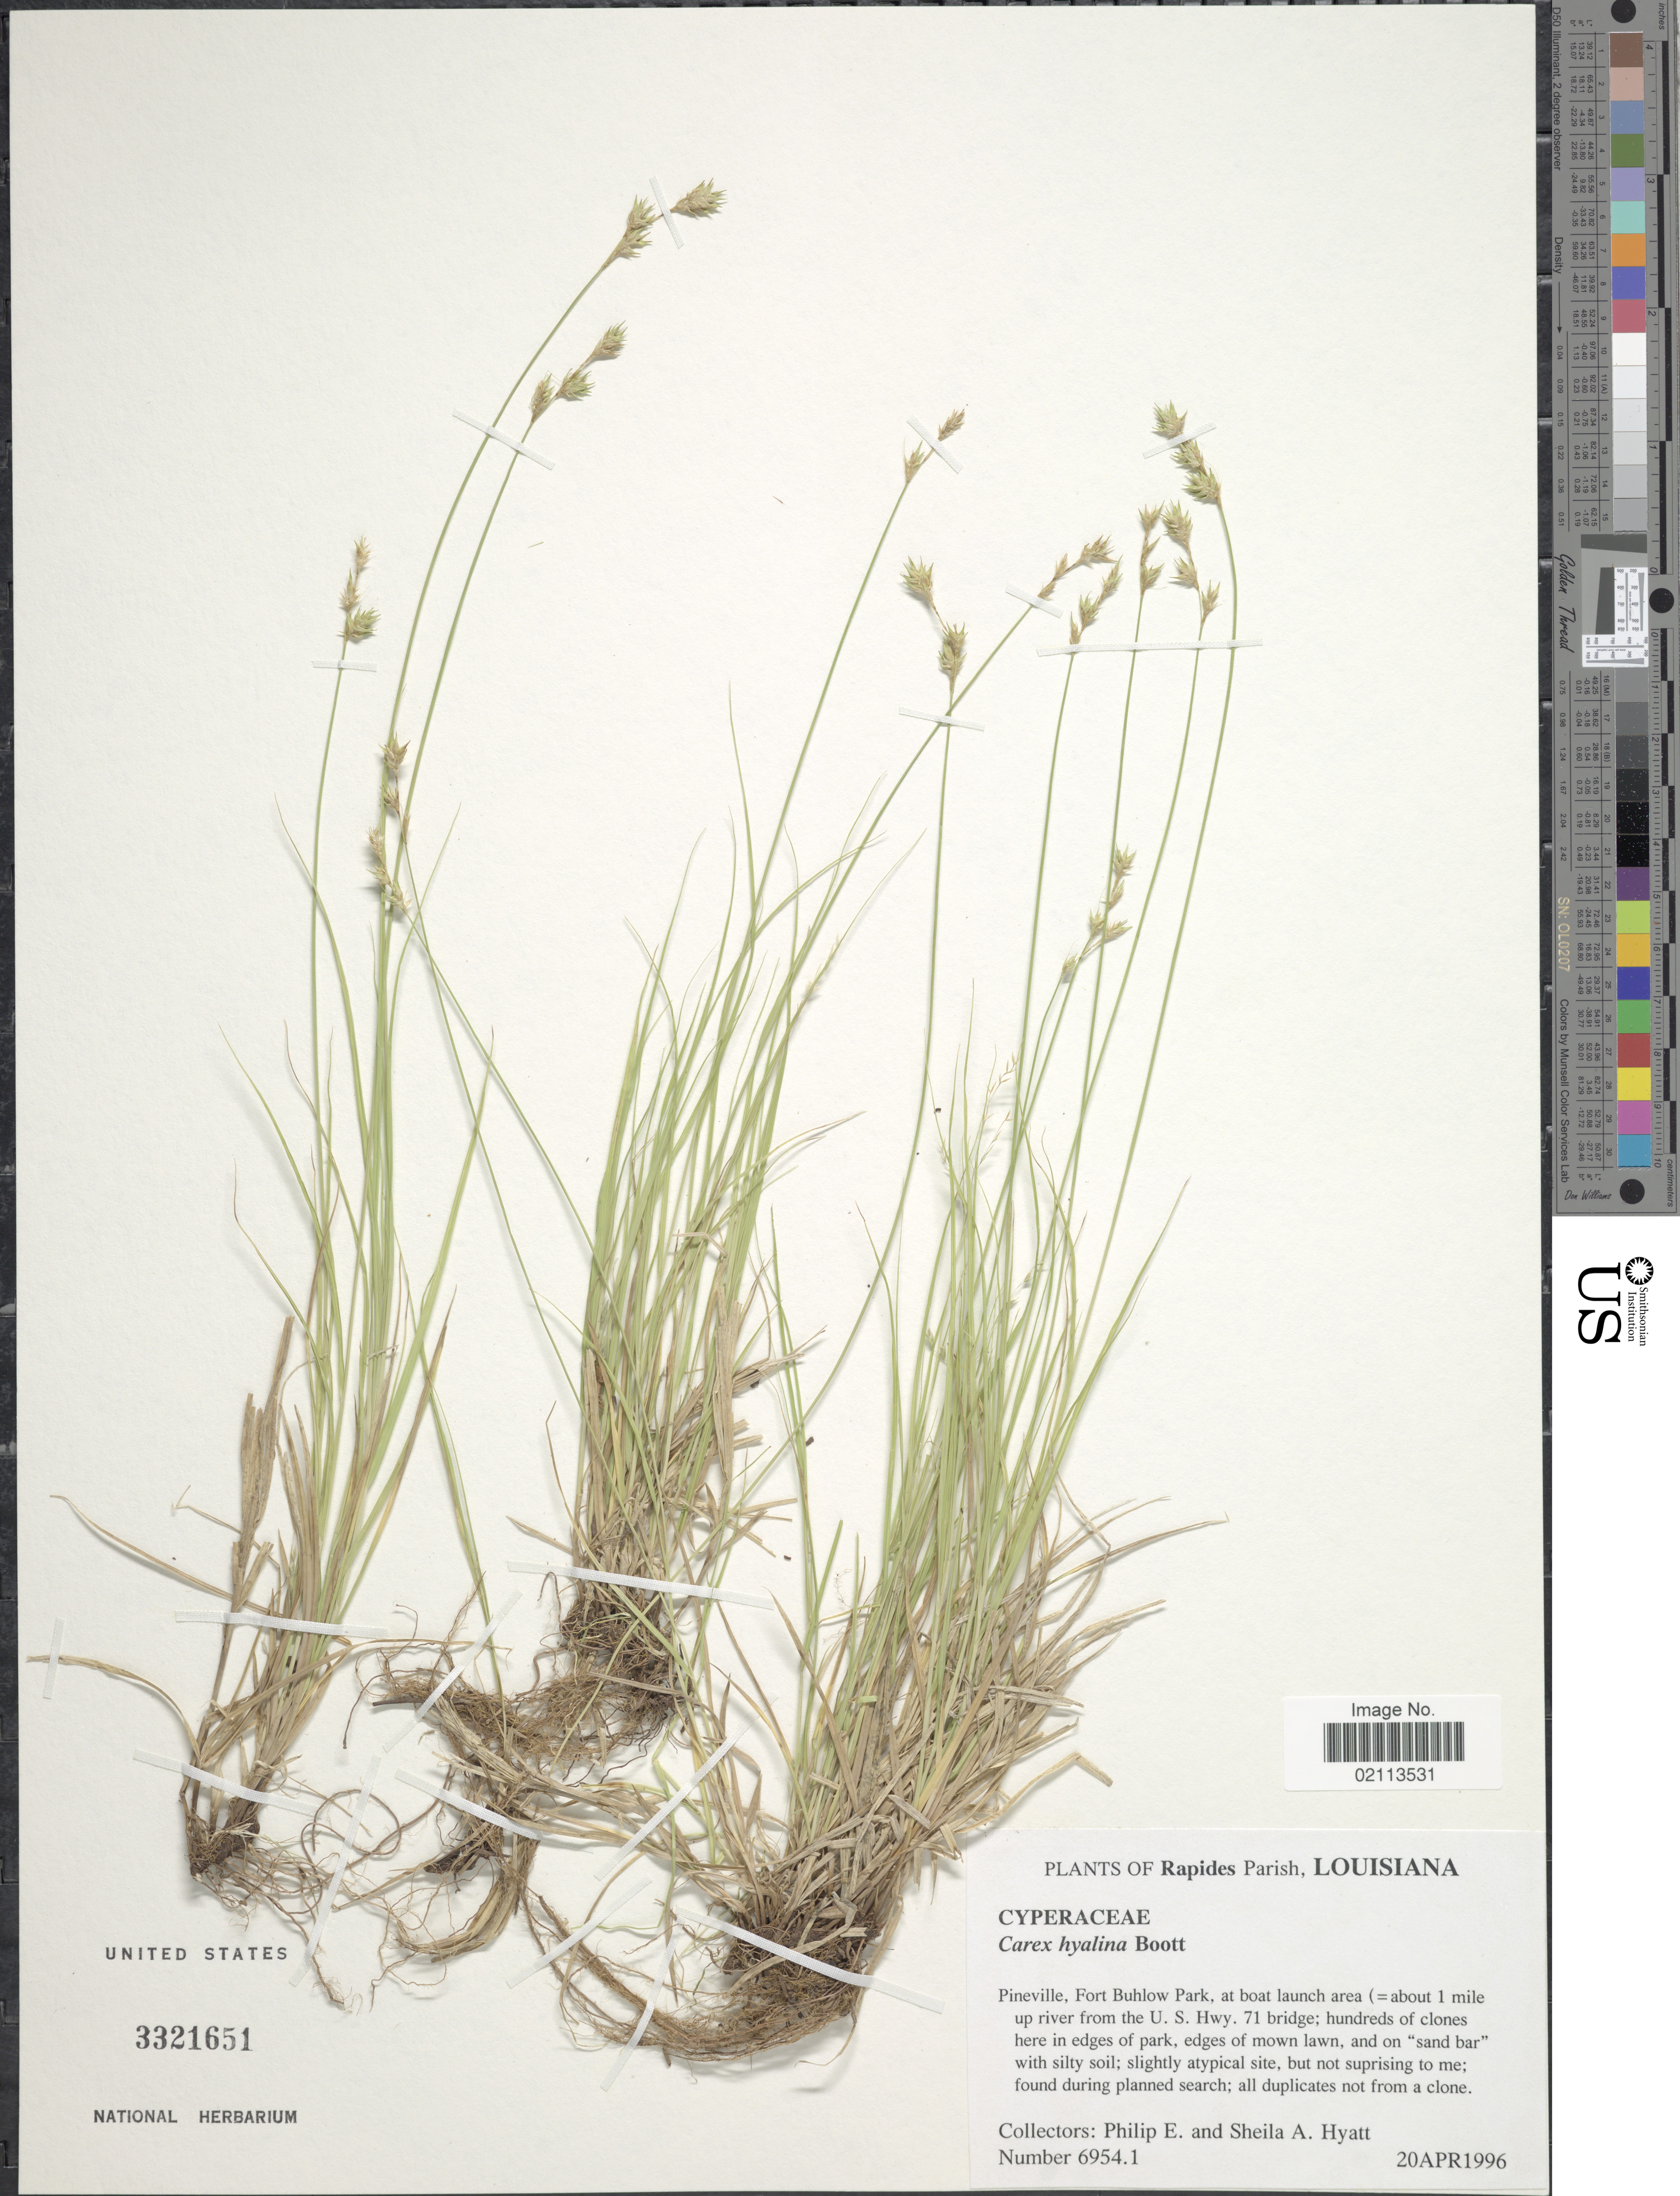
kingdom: Plantae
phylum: Tracheophyta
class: Liliopsida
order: Poales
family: Cyperaceae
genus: Carex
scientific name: Carex hyalina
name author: Boott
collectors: P. Hyatt & S. Hyatt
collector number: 6954.1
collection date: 1996-04-20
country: United States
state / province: Louisiana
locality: Rapides Parish, Pineville, Fort Buhlow Park, at boat launch area (=about 1 mile up river from the U. S Hwy 71 bridge; hundreds of clones here in edges of park, edges of mown lawn, and on 'sand bar' with silty soil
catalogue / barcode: US 3321651